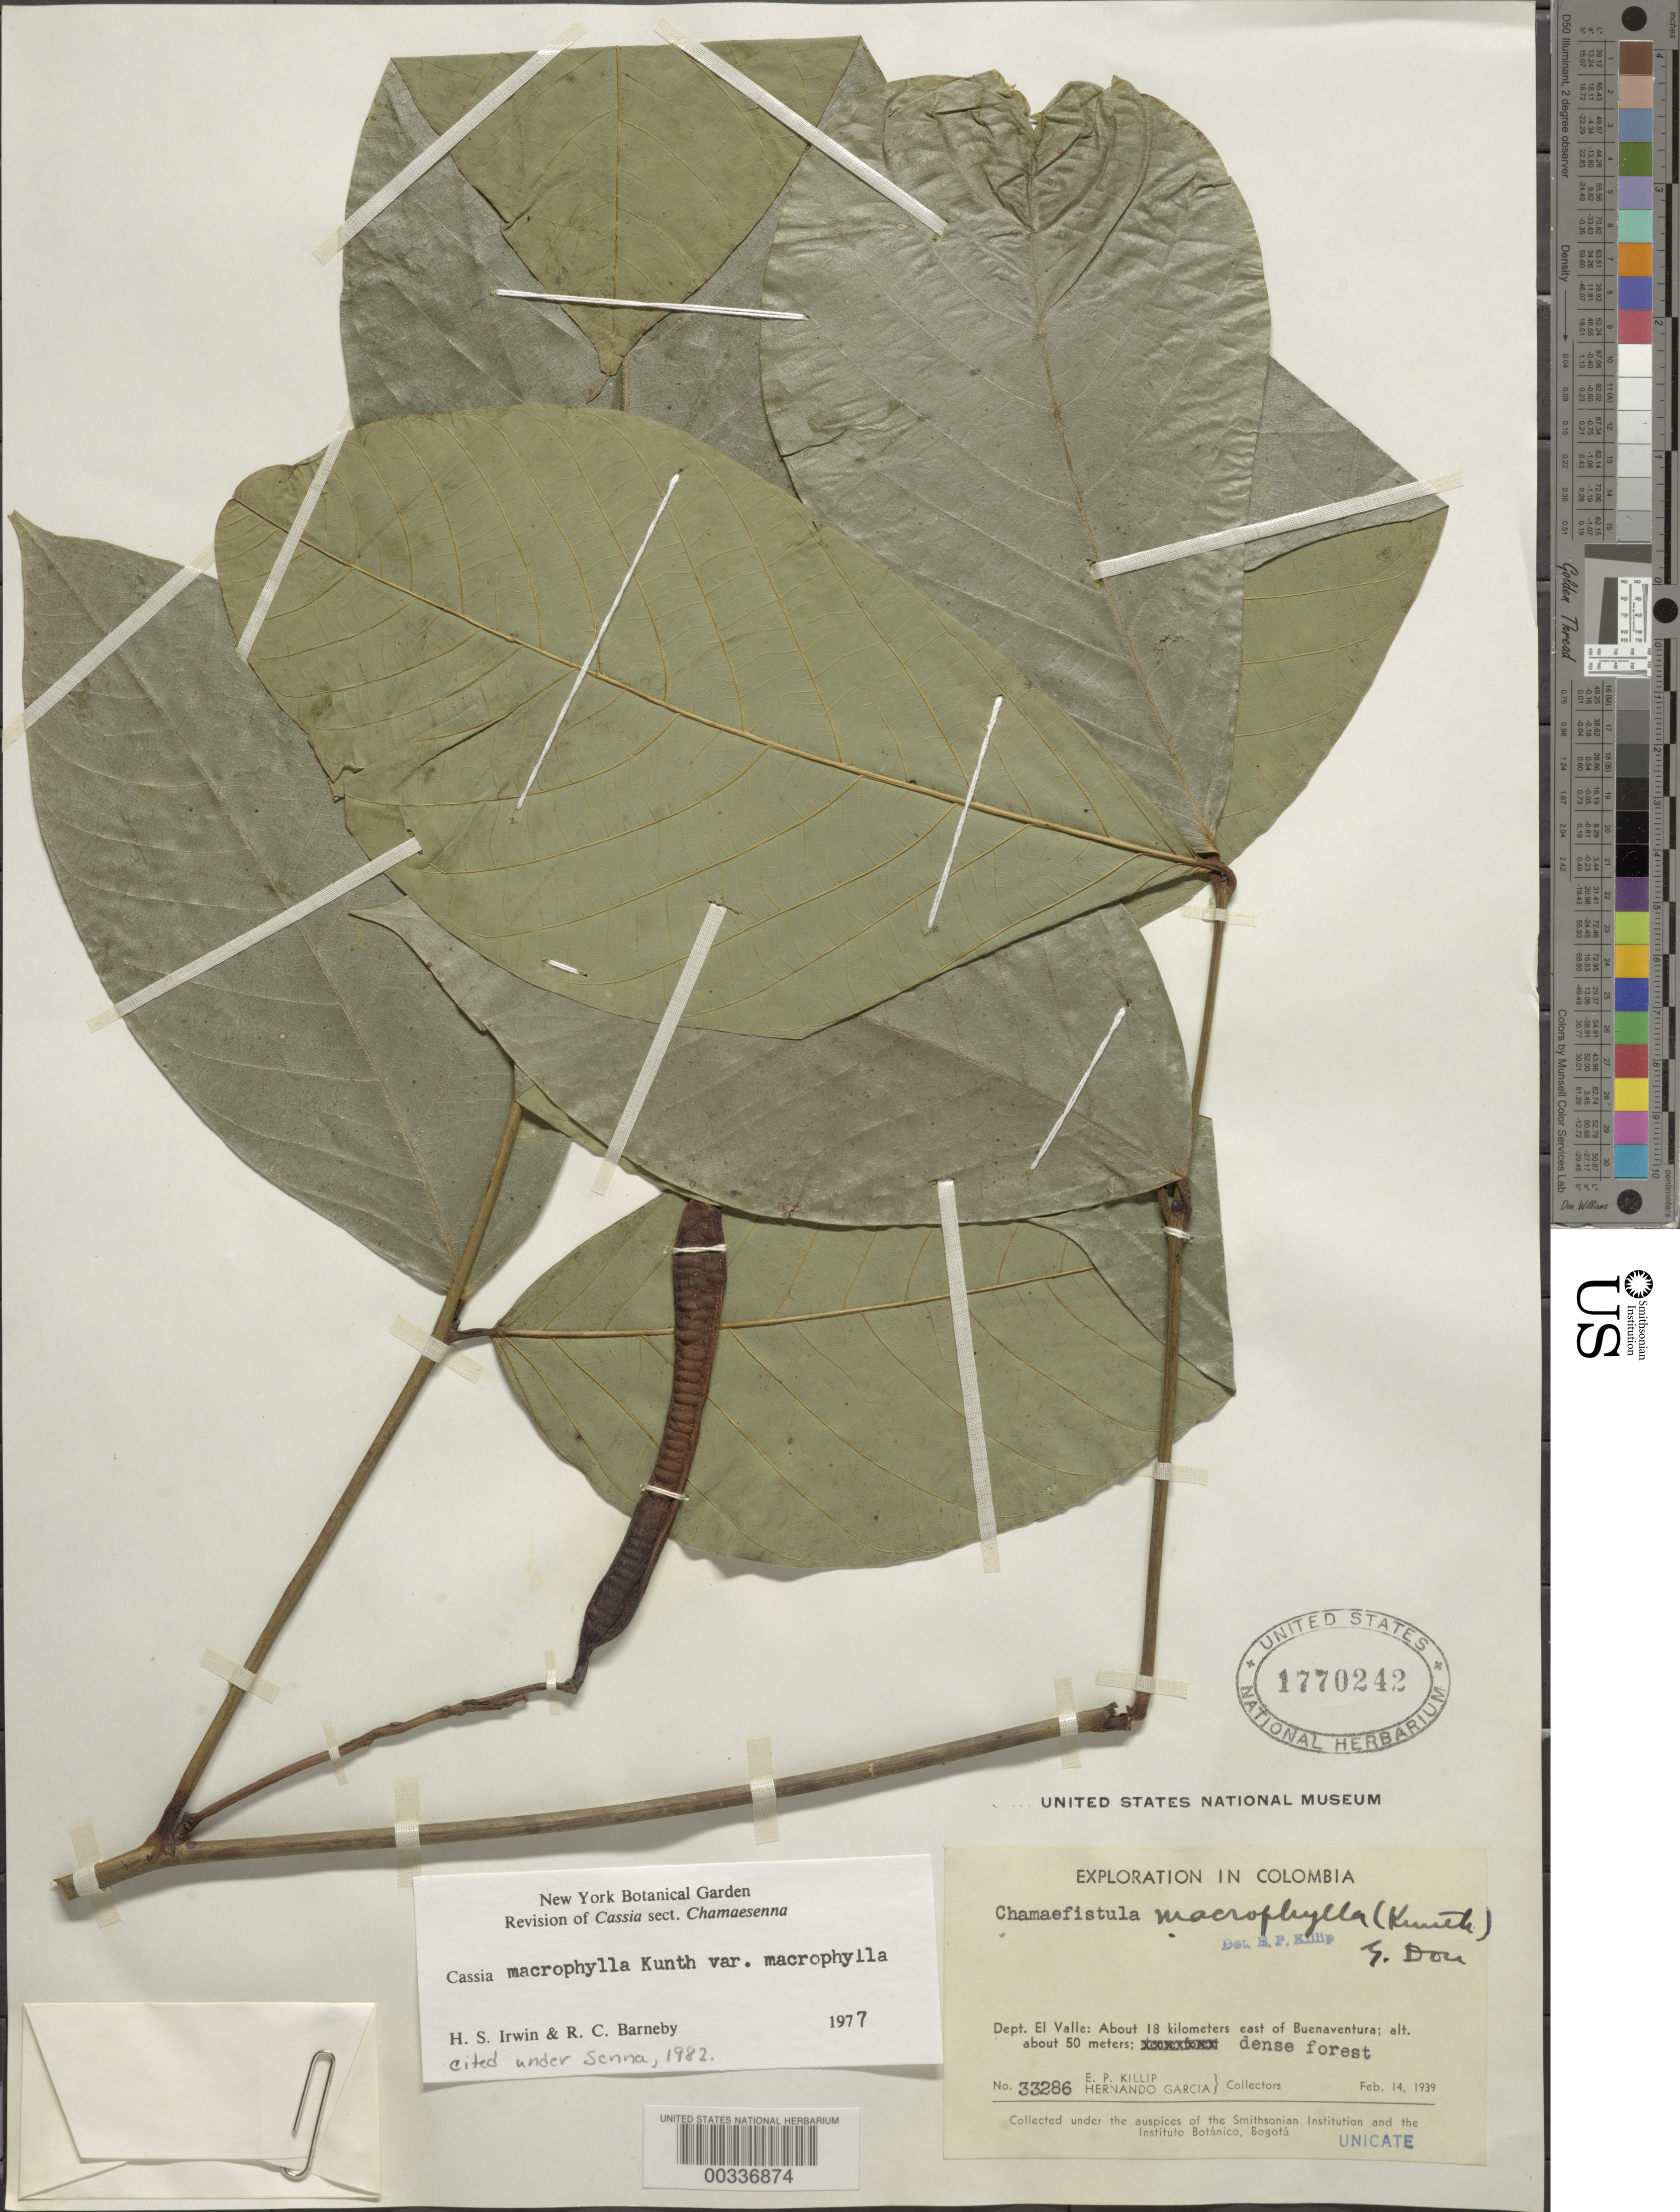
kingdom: Plantae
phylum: Tracheophyta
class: Magnoliopsida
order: Fabales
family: Fabaceae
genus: Senna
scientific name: Senna macrophylla var. macrophylla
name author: (Kunth) H.S. Irwin & Barneby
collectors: E. P. Killip & H. Garcia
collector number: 33286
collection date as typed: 14 Feb 1939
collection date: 1939-02-14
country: Colombia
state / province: Valle del Cauca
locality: About 18 km E of Buena Ventura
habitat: Dense forest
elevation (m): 50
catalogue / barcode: US 1770242